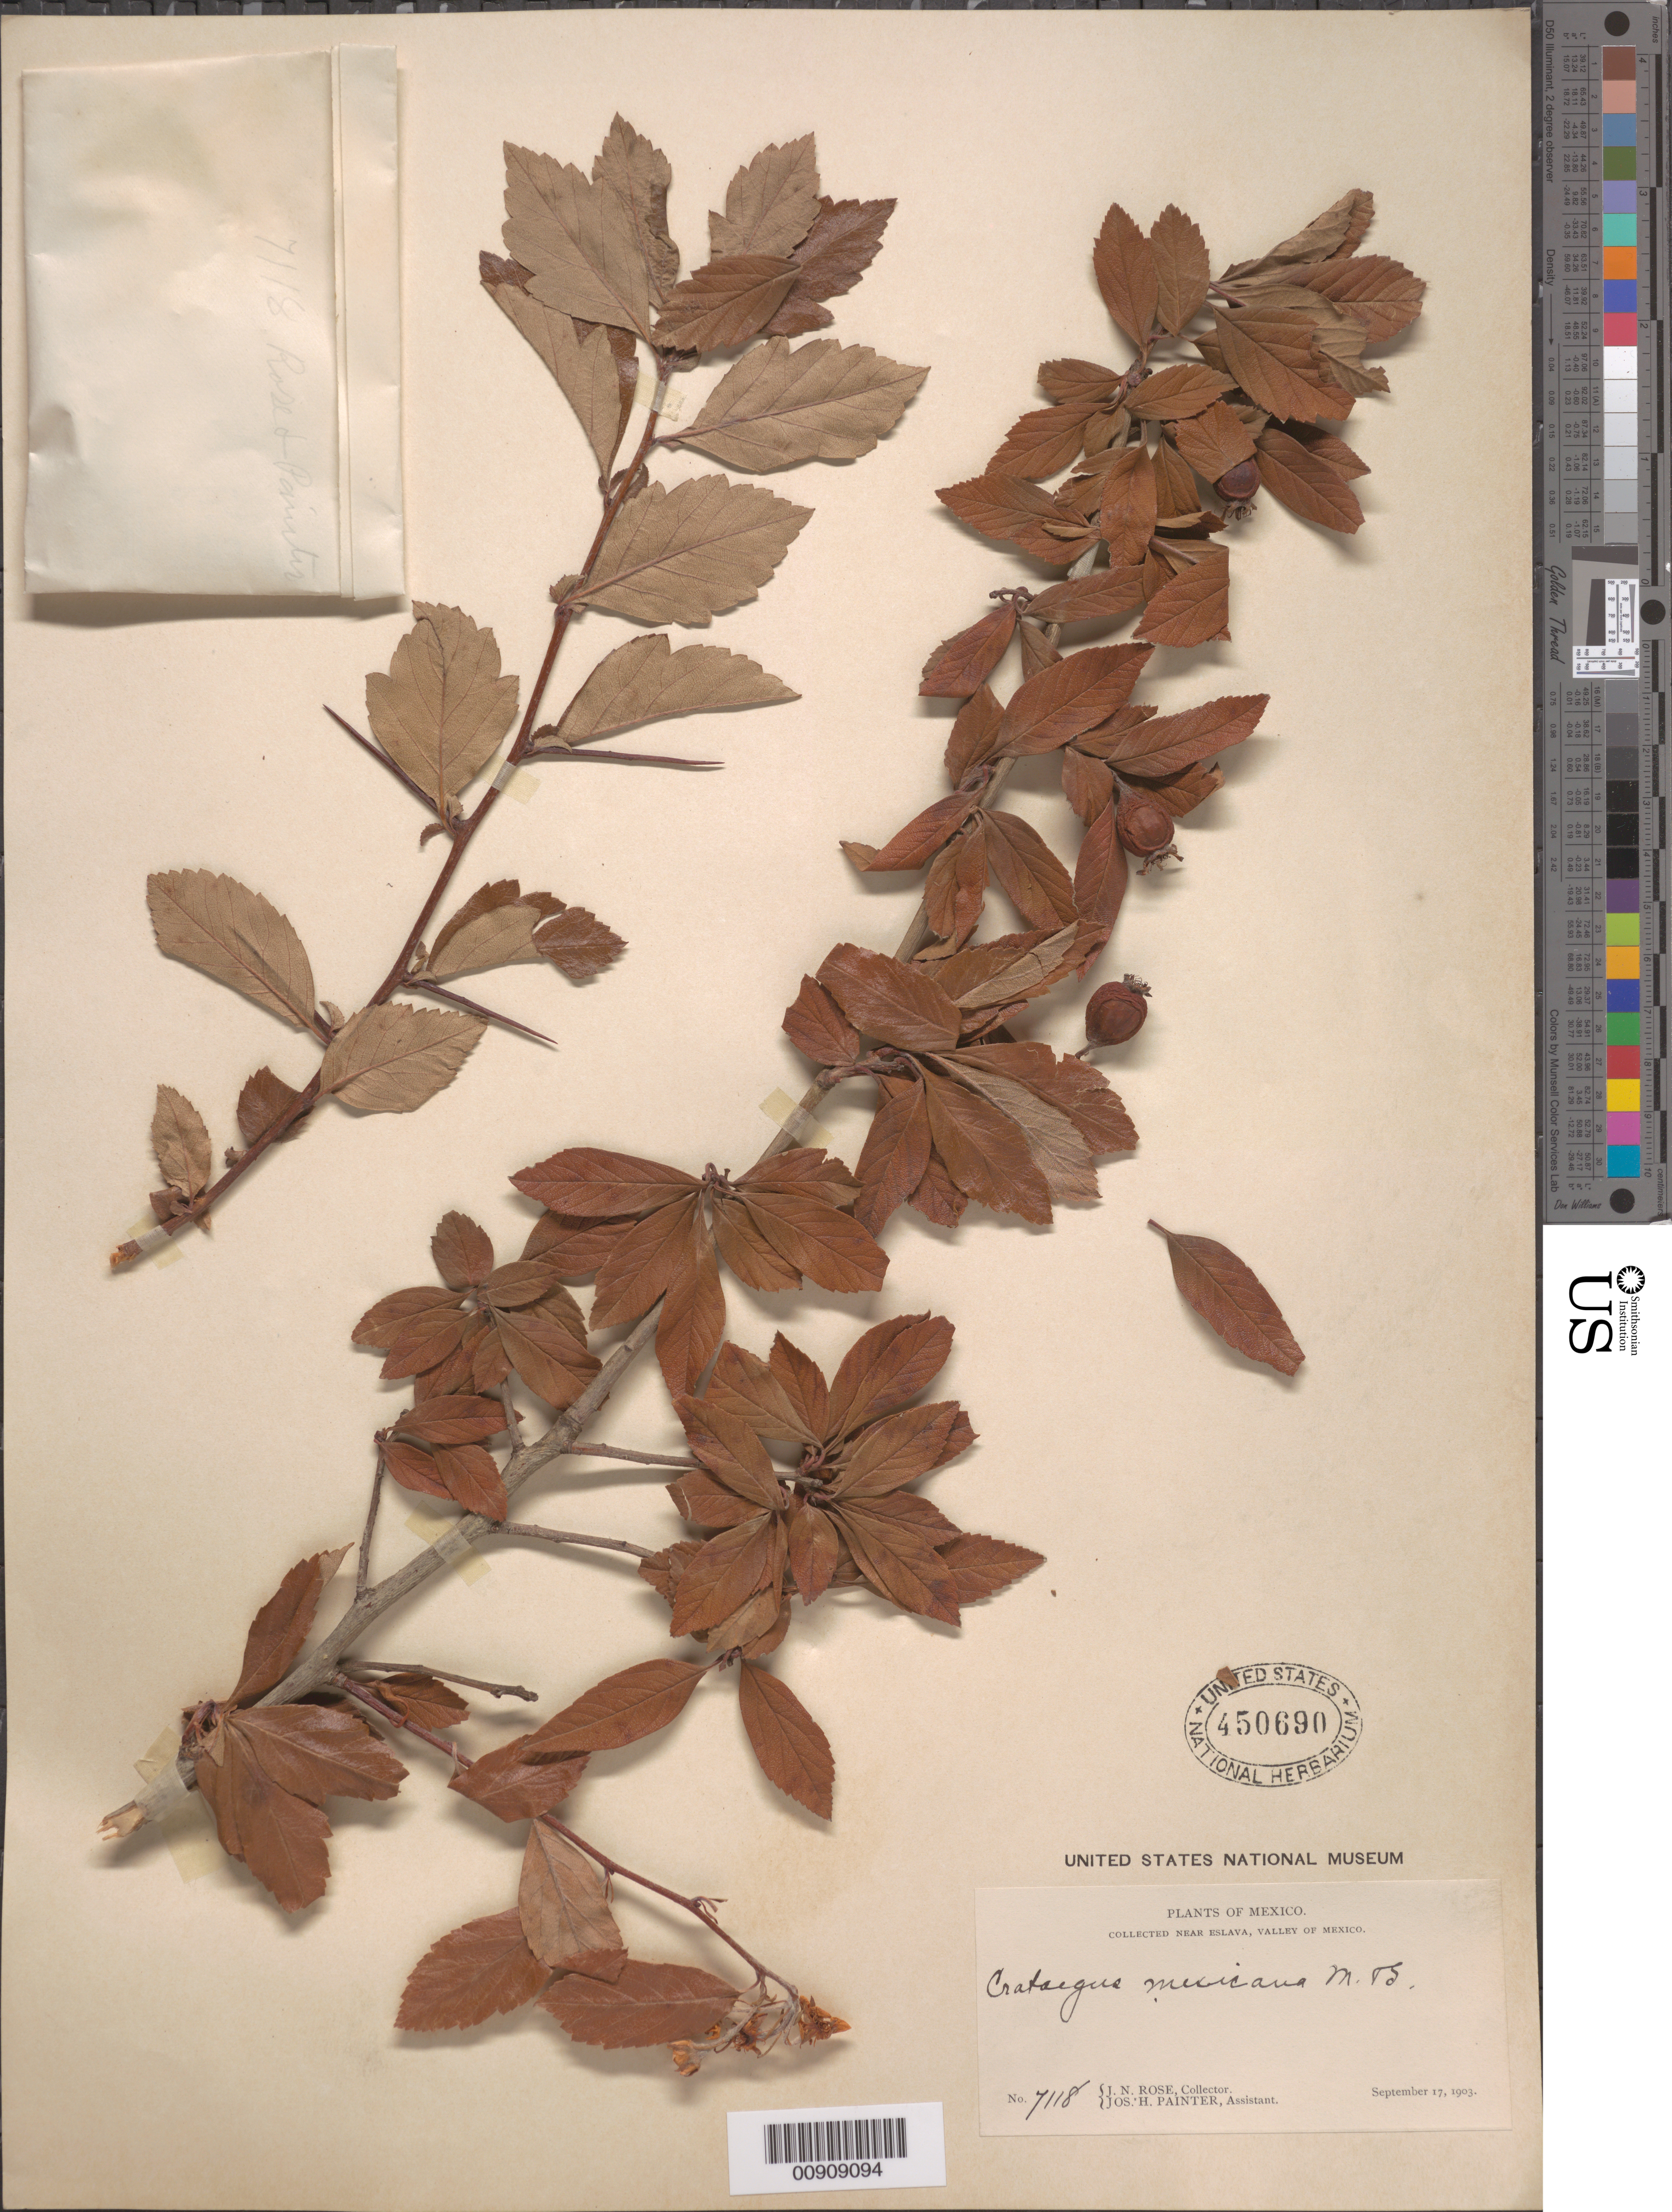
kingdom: Plantae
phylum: Tracheophyta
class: Magnoliopsida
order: Rosales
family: Rosaceae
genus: Crataegus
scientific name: Crataegus mexicana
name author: Moc. & Sessé ex DC.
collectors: J. N. Rose & J. H. Painter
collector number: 7118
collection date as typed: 17 Sep 1903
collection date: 1903-09-17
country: Mexico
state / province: Distrito Federal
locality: Near Eslava, Valley of Mexico.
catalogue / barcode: US 450690